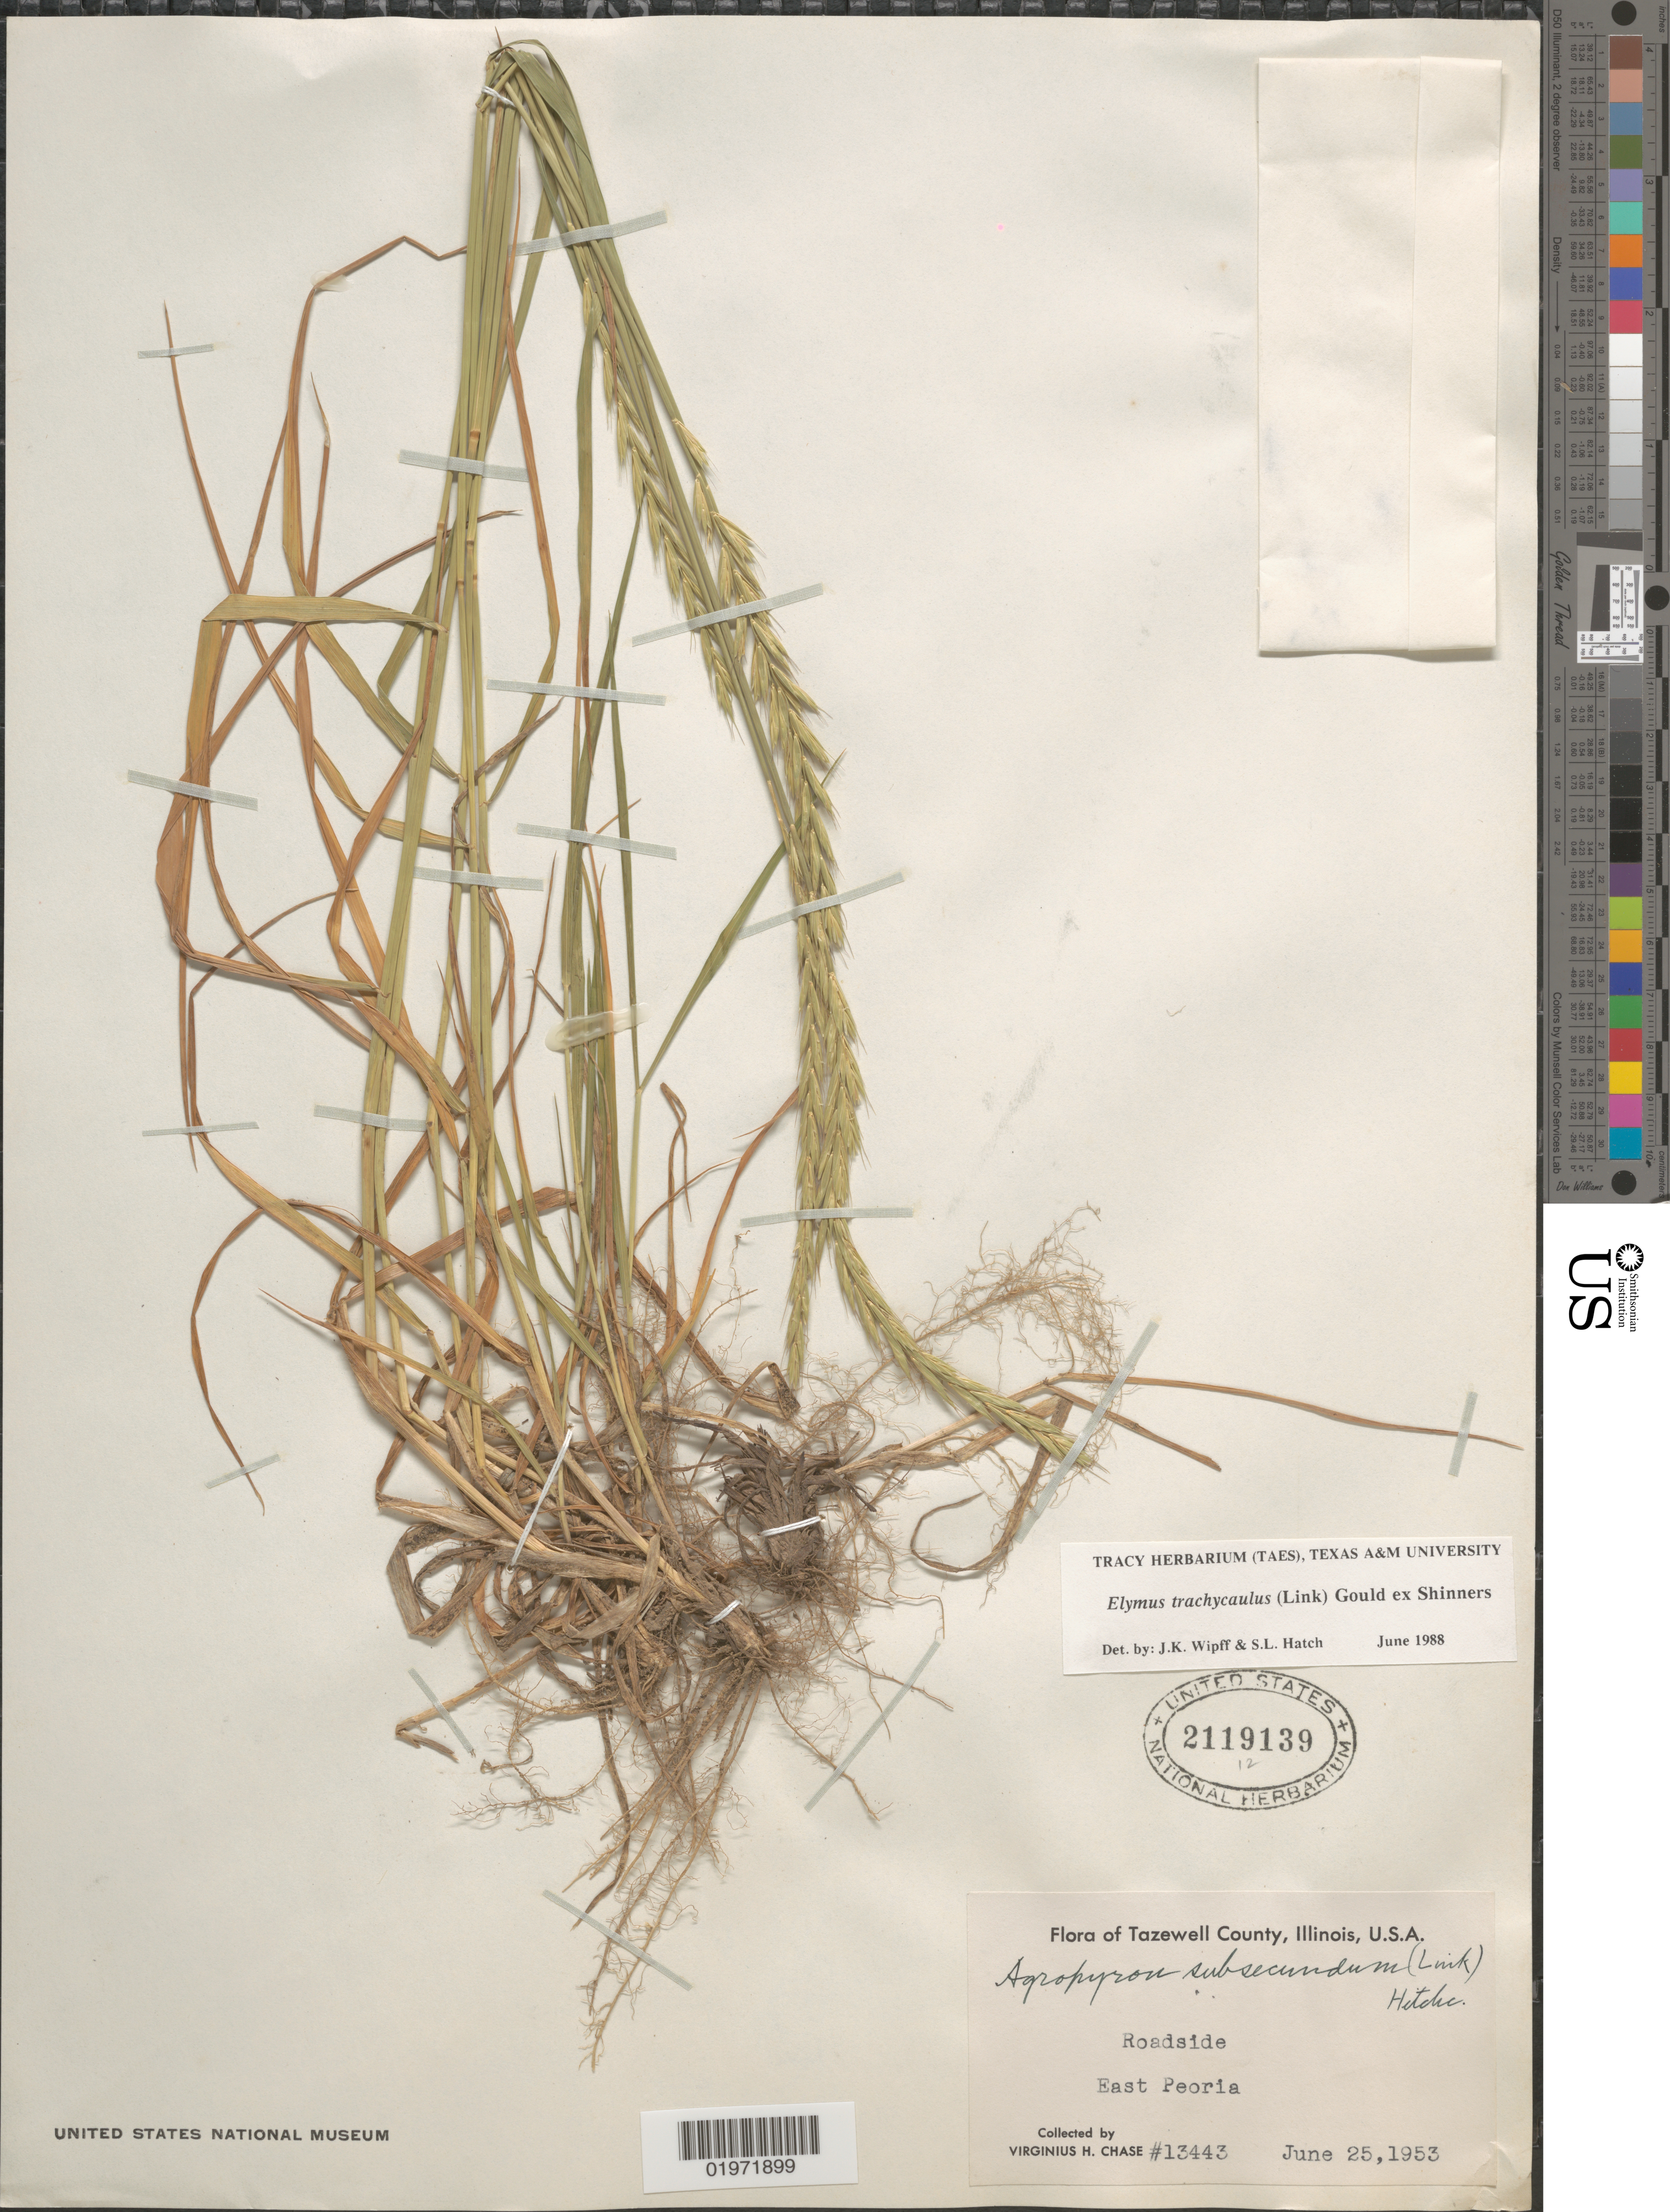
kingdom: Plantae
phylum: Tracheophyta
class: Liliopsida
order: Poales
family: Poaceae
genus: Elymus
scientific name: Elymus trachycaulus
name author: (Link) Gould ex Shinners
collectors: V. H. Chase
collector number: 13443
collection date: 1953-06-25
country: United States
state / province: Illinois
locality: Tazewell County. Roadside. East Peoria.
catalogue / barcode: US 2119139